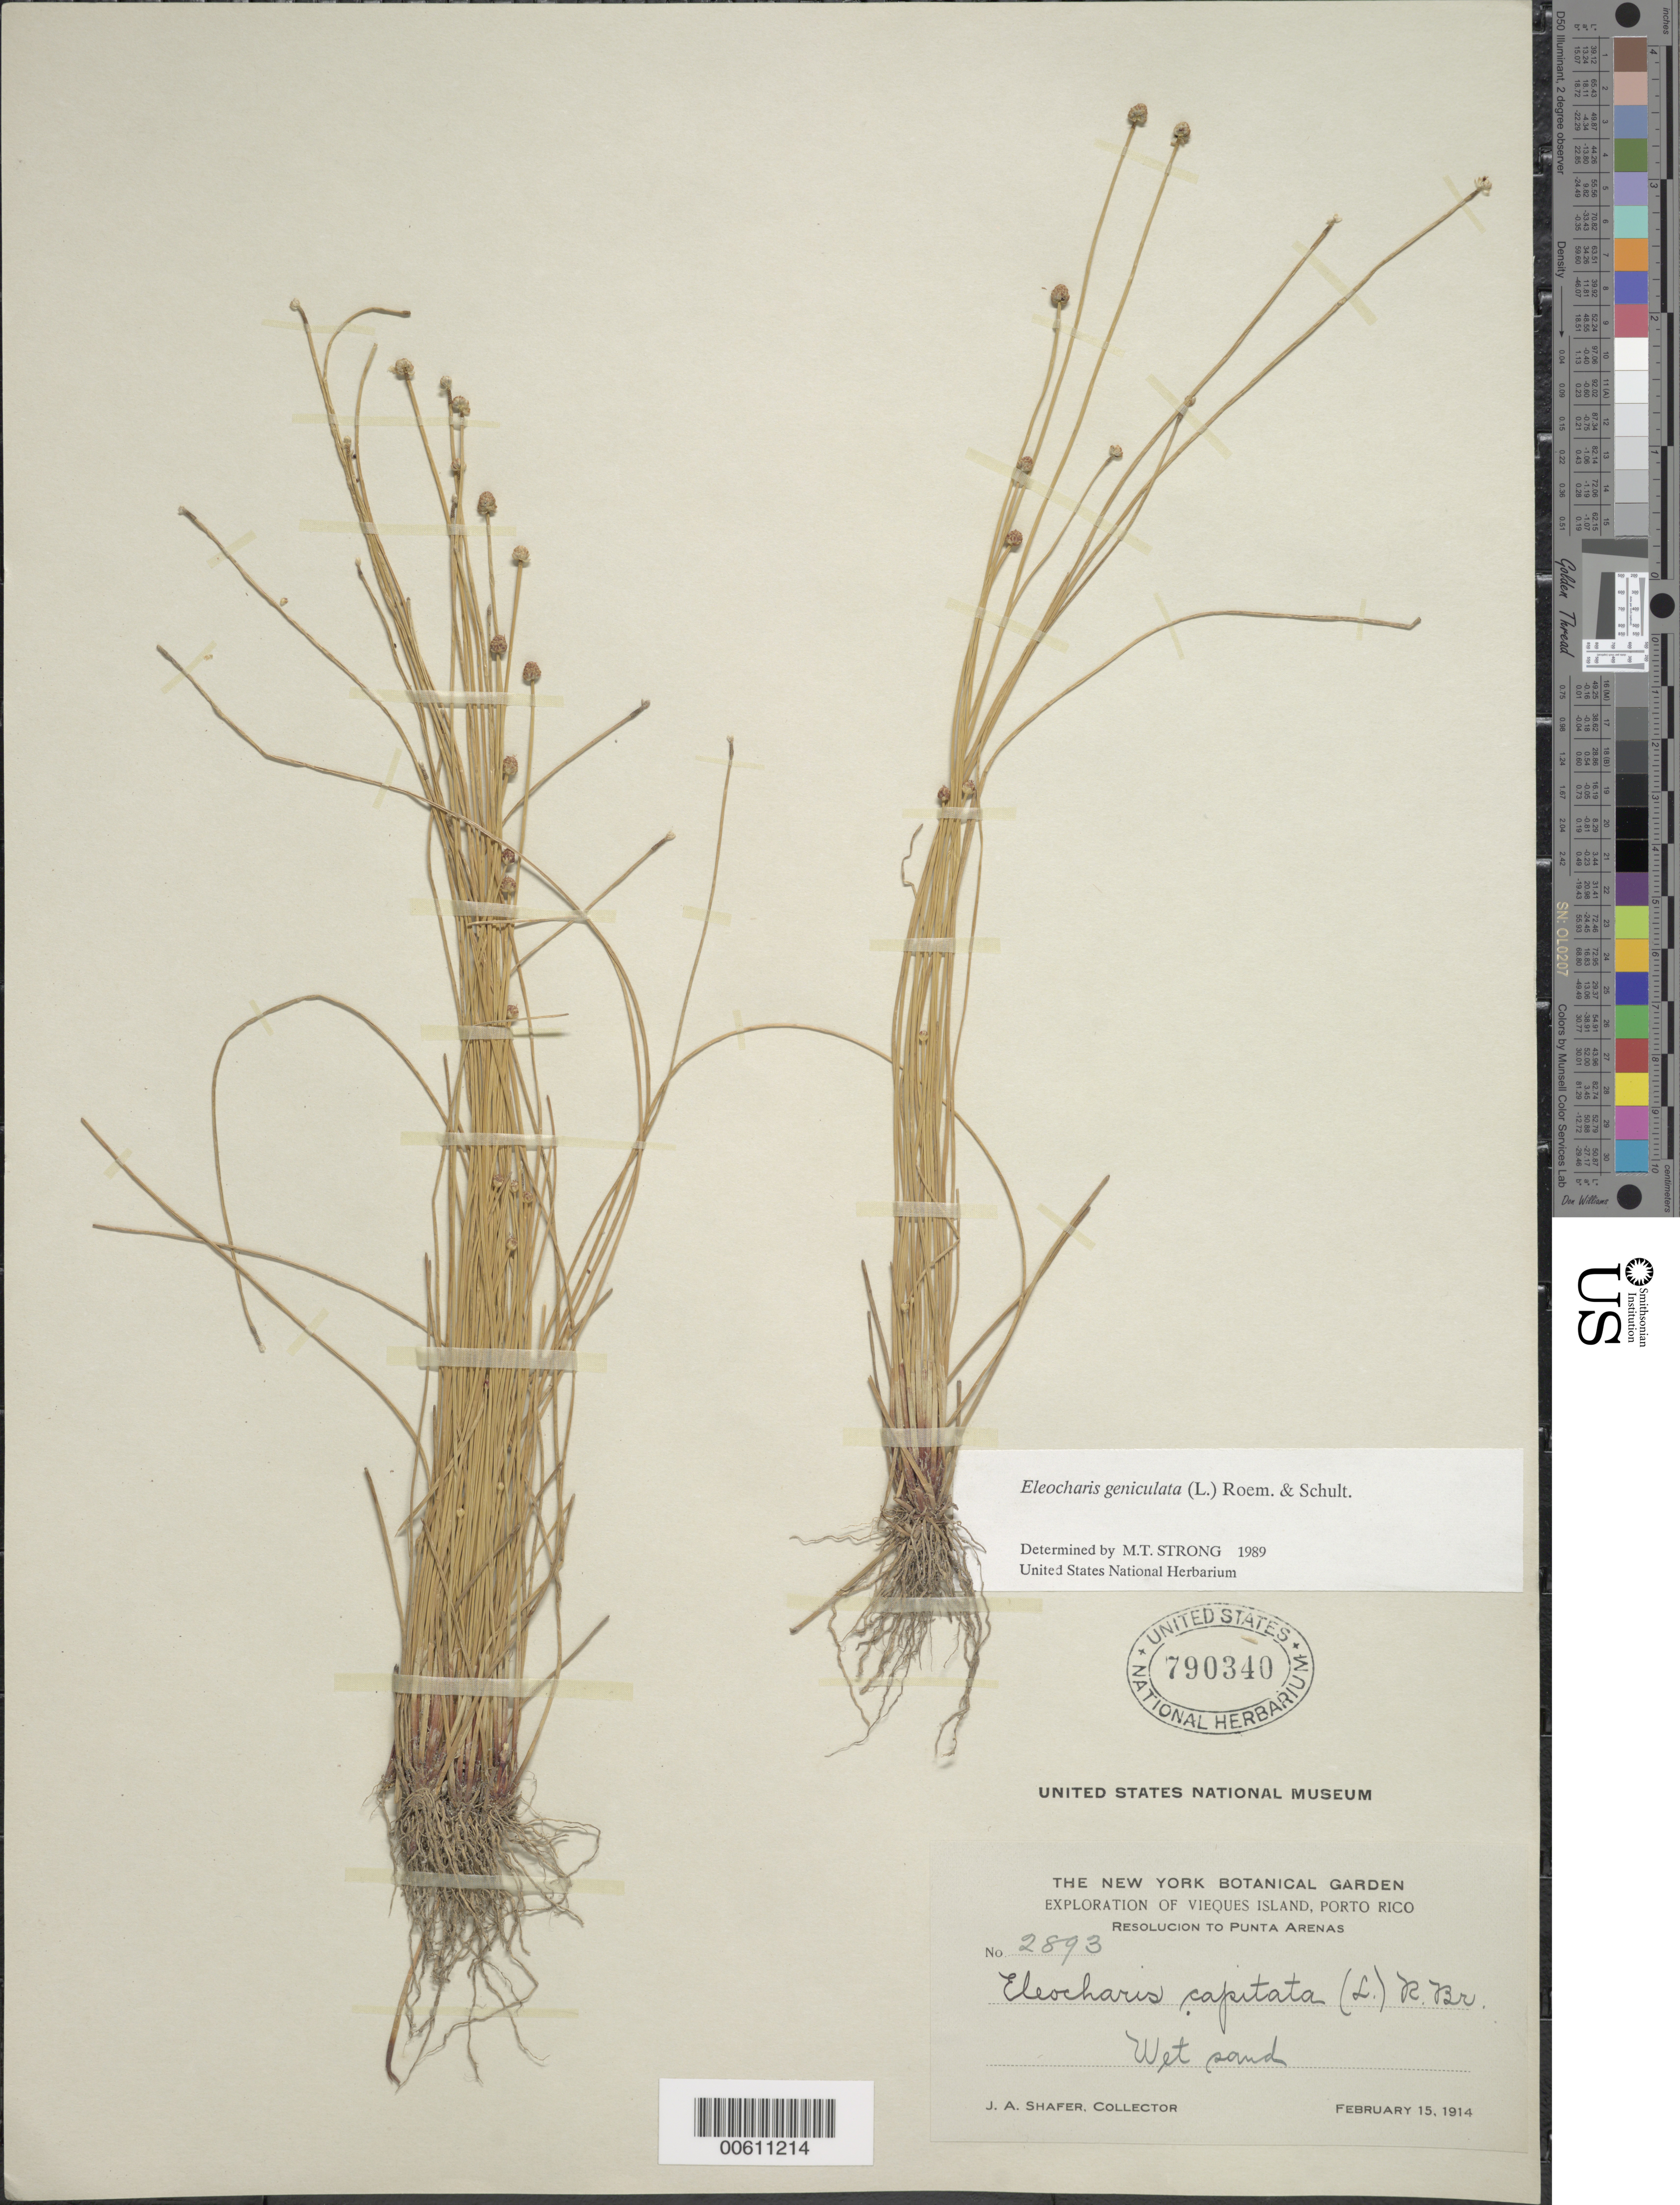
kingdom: Plantae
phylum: Tracheophyta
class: Liliopsida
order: Poales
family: Cyperaceae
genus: Eleocharis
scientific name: Eleocharis geniculata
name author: (L.) Roem. & Schult.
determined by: Strong, M. T., (US), Smithsonian Institution - National Museum of Natural History (UNITED STATES)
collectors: J. A. Shafer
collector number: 2893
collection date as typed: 15 Feb 1914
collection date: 1914-02-15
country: Puerto Rico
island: Vieques I.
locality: Vieques Island: Resolucion to Punta Arenas.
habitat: Wet sand.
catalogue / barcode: US 790340